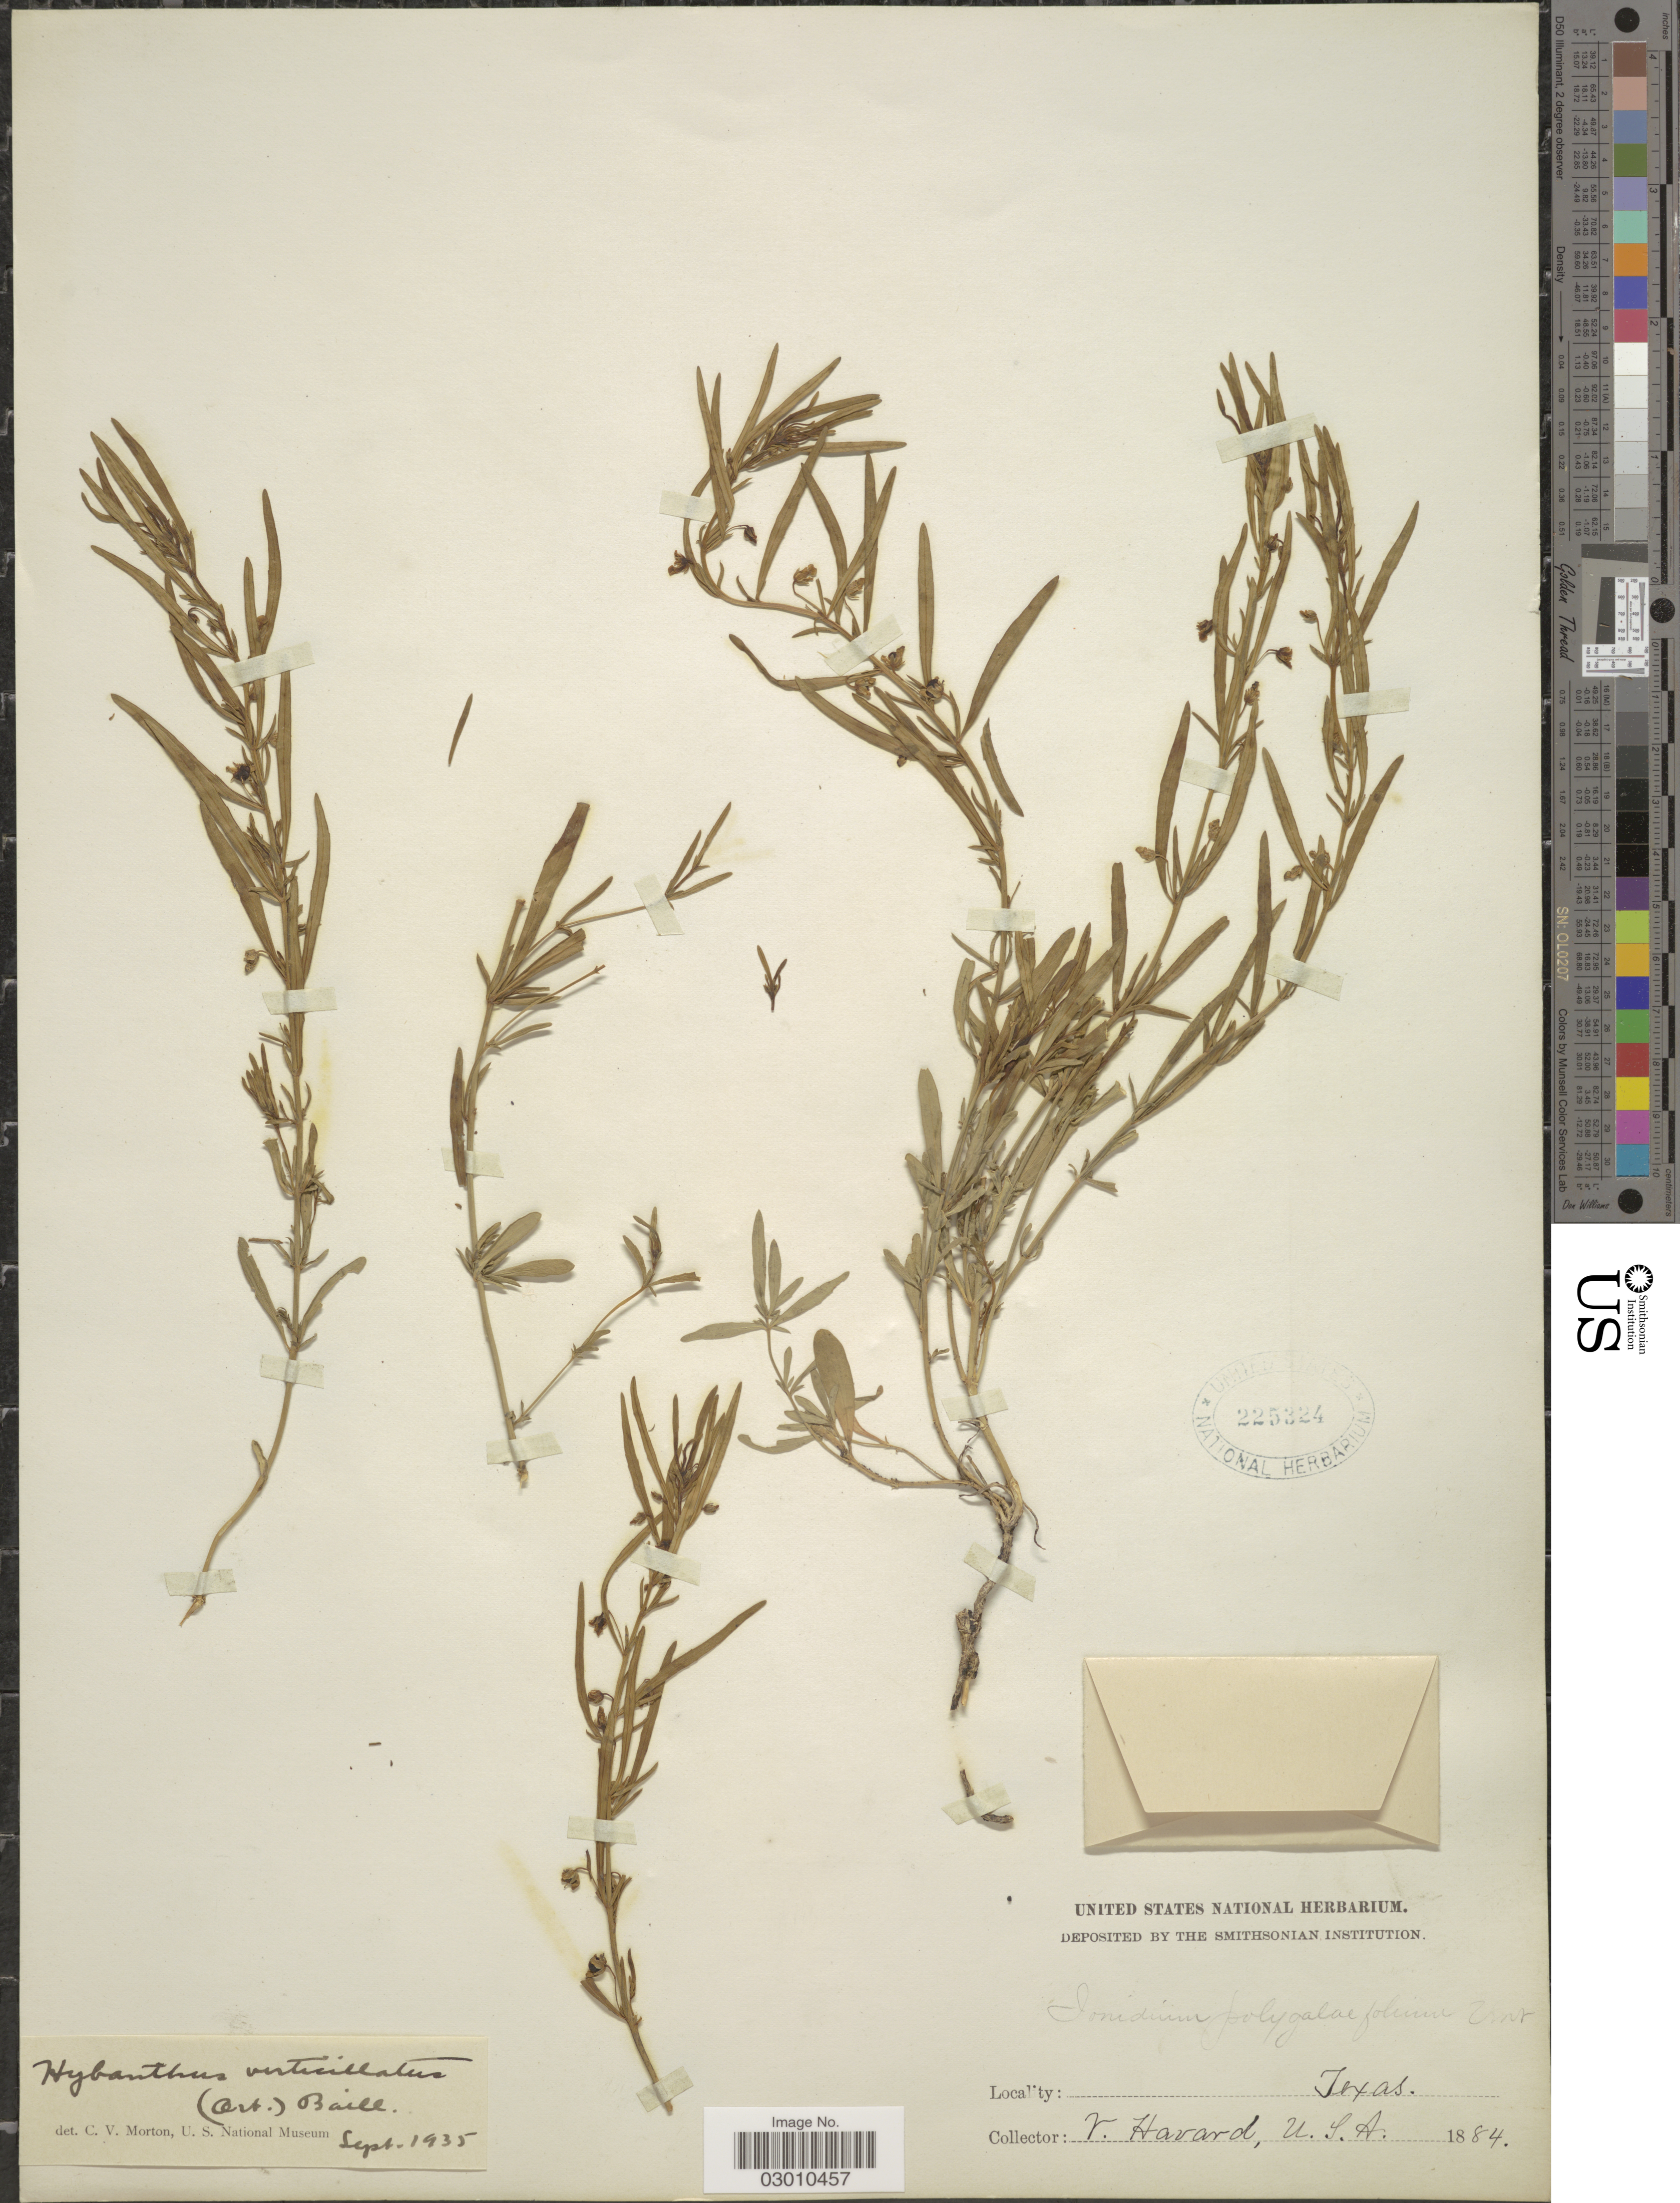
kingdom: Plantae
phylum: Tracheophyta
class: Magnoliopsida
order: Malpighiales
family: Violaceae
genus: Pombalia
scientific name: Pombalia verticillata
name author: (Ortega) Paula-Souza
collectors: V. Havard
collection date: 1884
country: United States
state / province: Texas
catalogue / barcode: US 225324